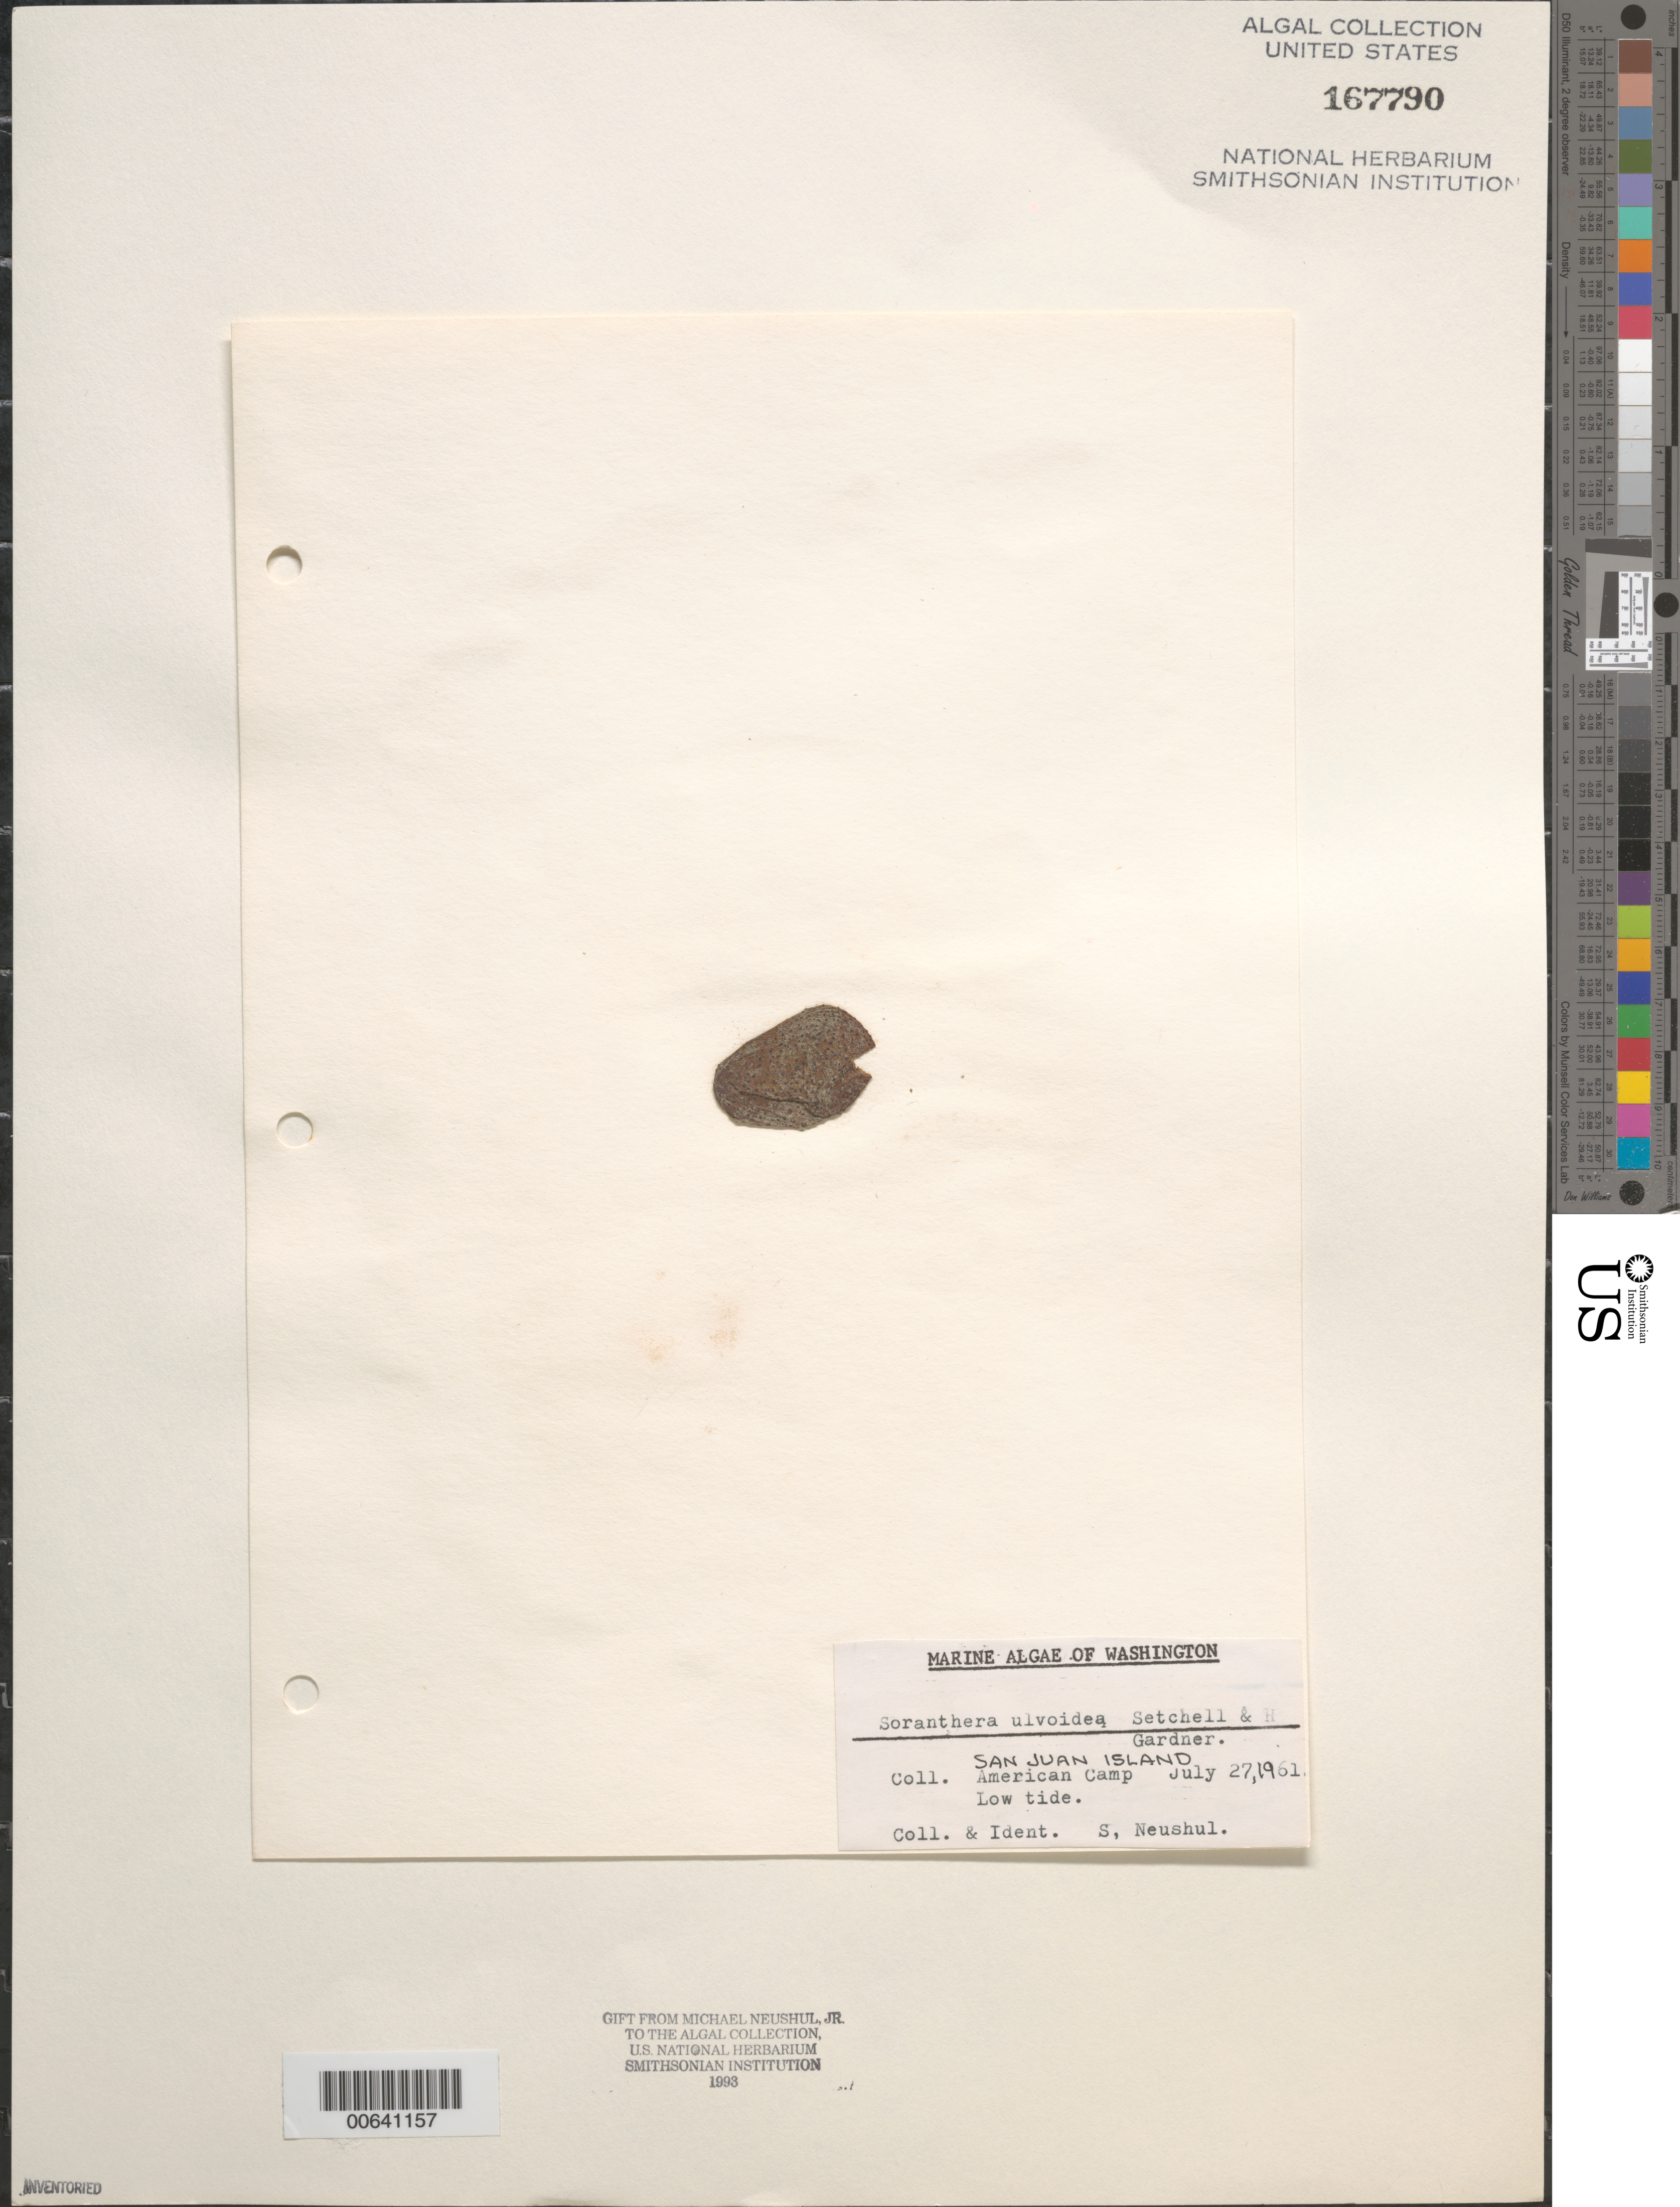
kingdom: Chromista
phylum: Ochrophyta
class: Phaeophyceae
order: Dictyosiphonales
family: Punctariaceae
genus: Soranthera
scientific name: Soranthera ulvoidea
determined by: Neushul, S.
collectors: S. Neushul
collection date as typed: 27 Jul 1961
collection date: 1961-07-27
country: United States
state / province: Washington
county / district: San Juan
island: San Juan Island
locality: American Camp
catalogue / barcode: US 167790